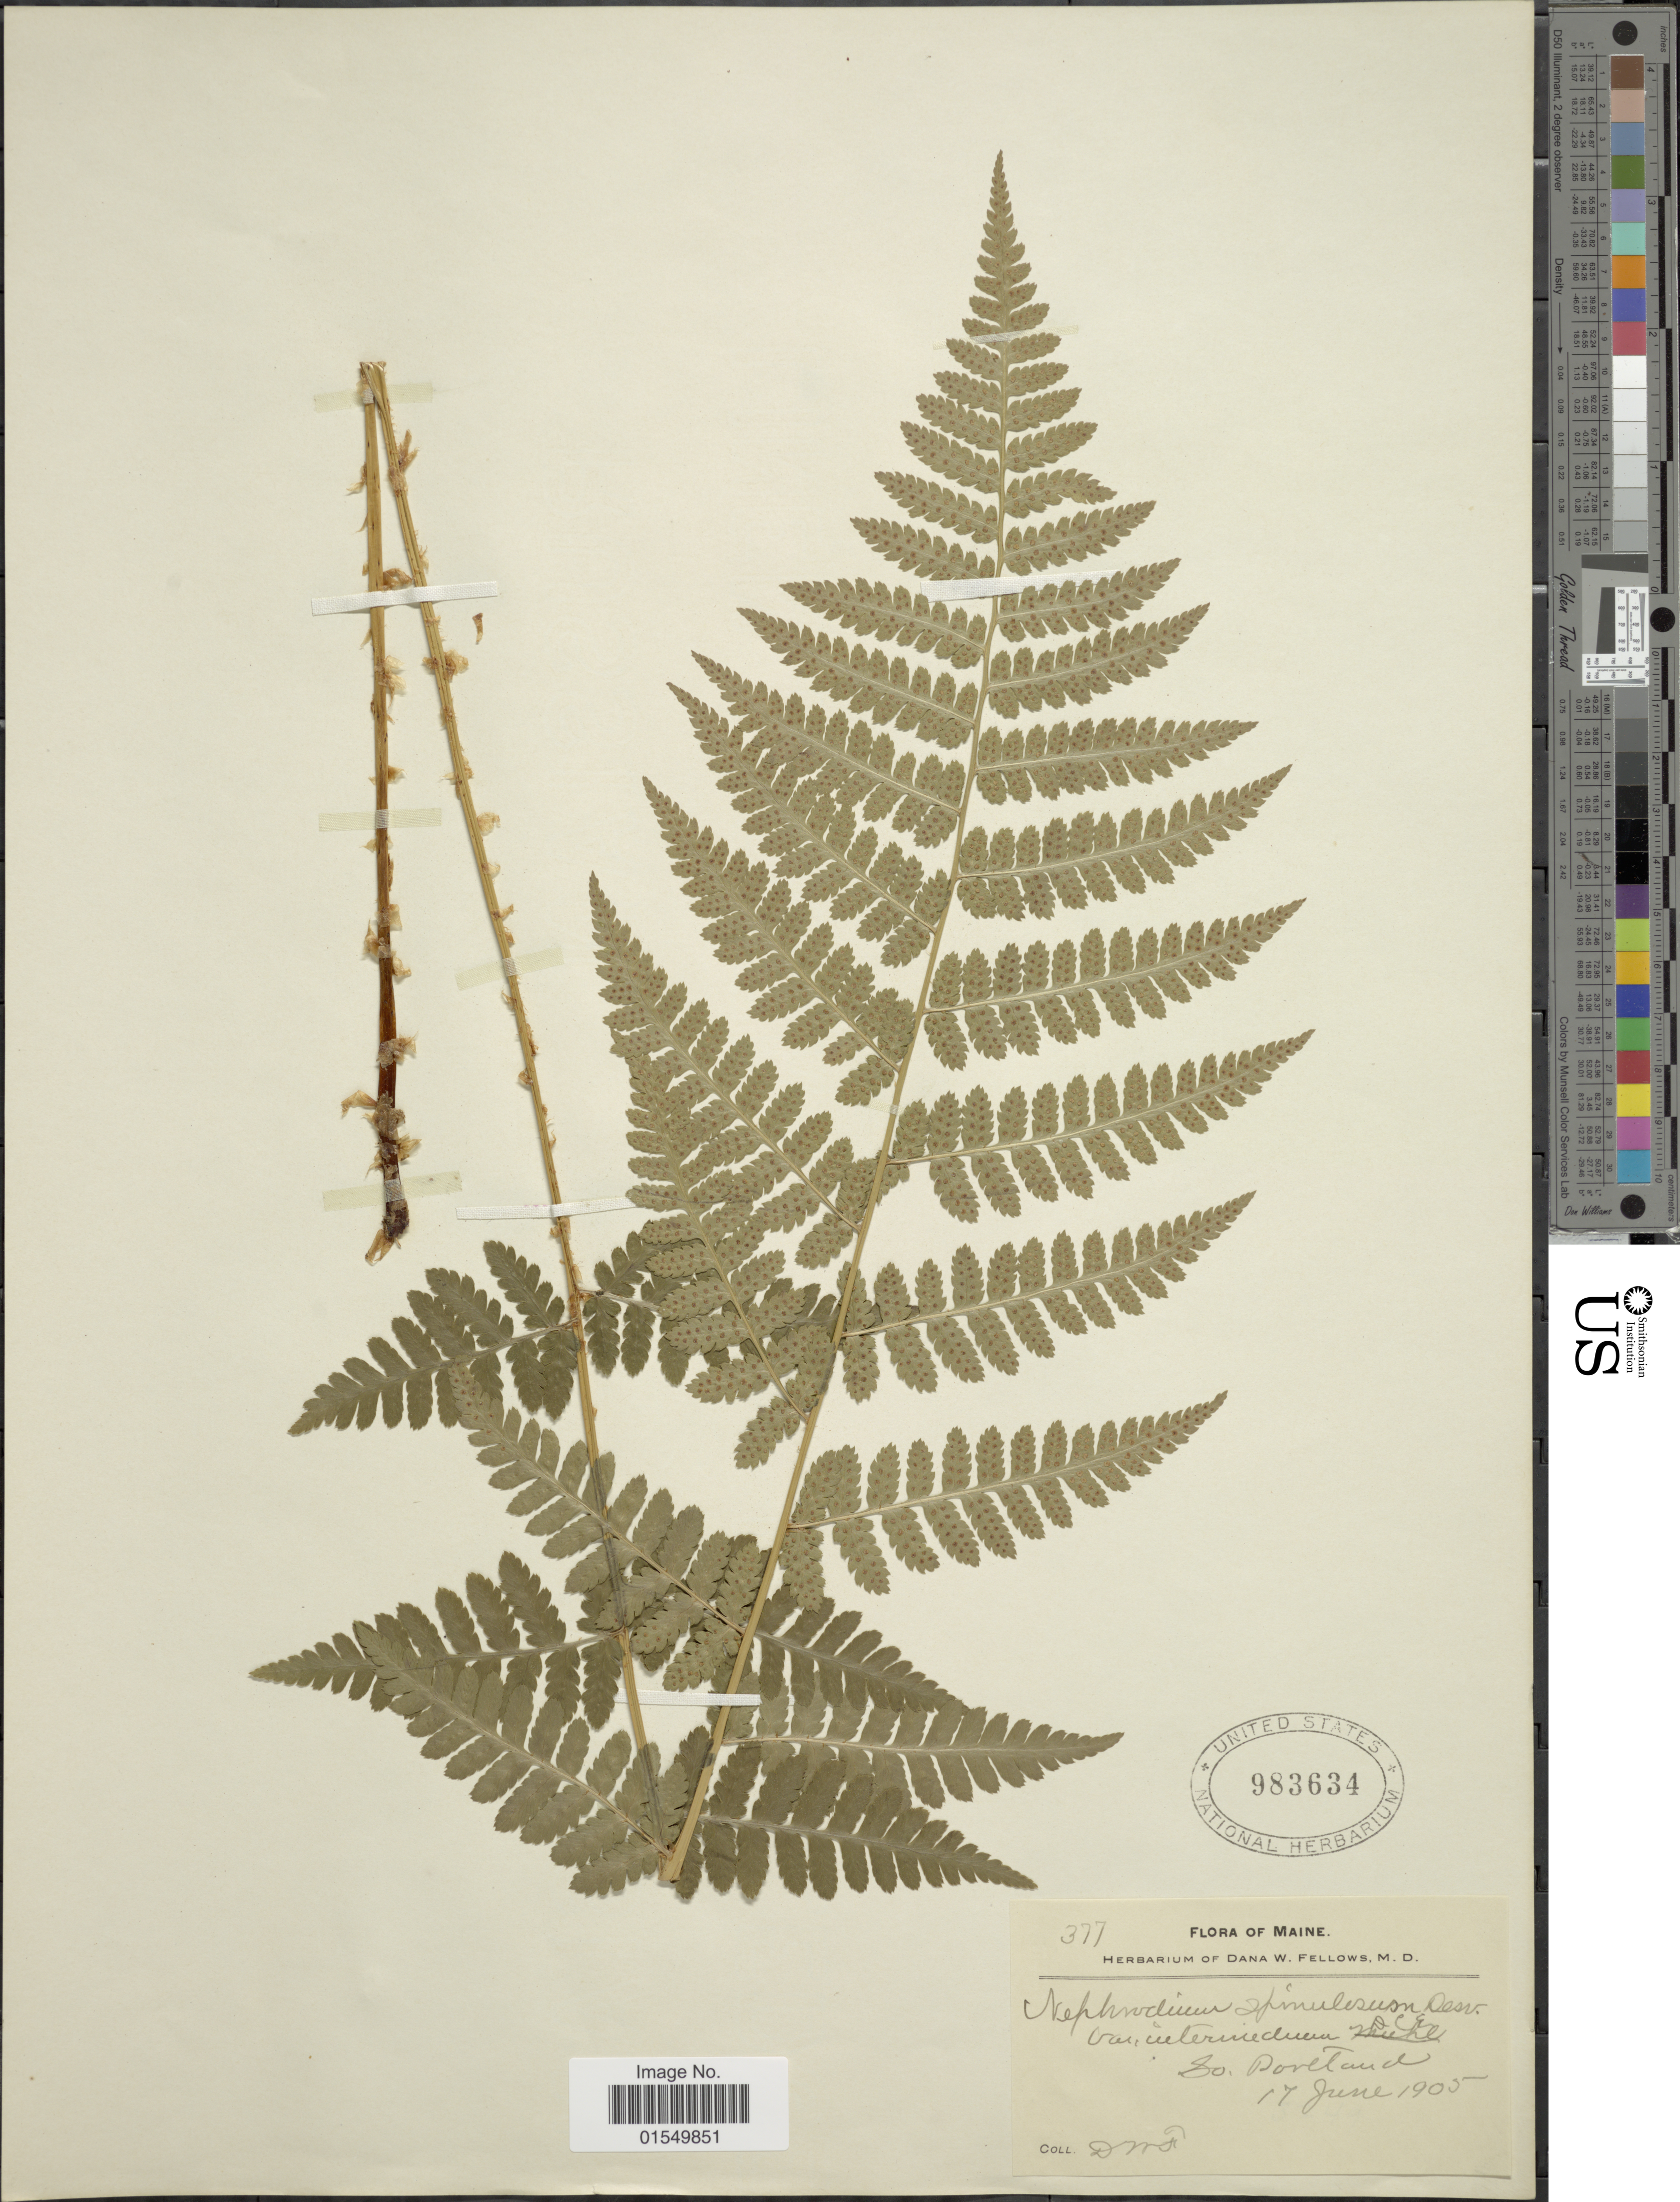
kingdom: Plantae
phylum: Tracheophyta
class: Polypodiopsida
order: Polypodiales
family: Dryopteridaceae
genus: Dryopteris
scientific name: Dryopteris x boottii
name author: Underw.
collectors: D. W. Fellows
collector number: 377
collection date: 1905-06-17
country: United States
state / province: Maine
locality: So. Portland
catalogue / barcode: US 983634